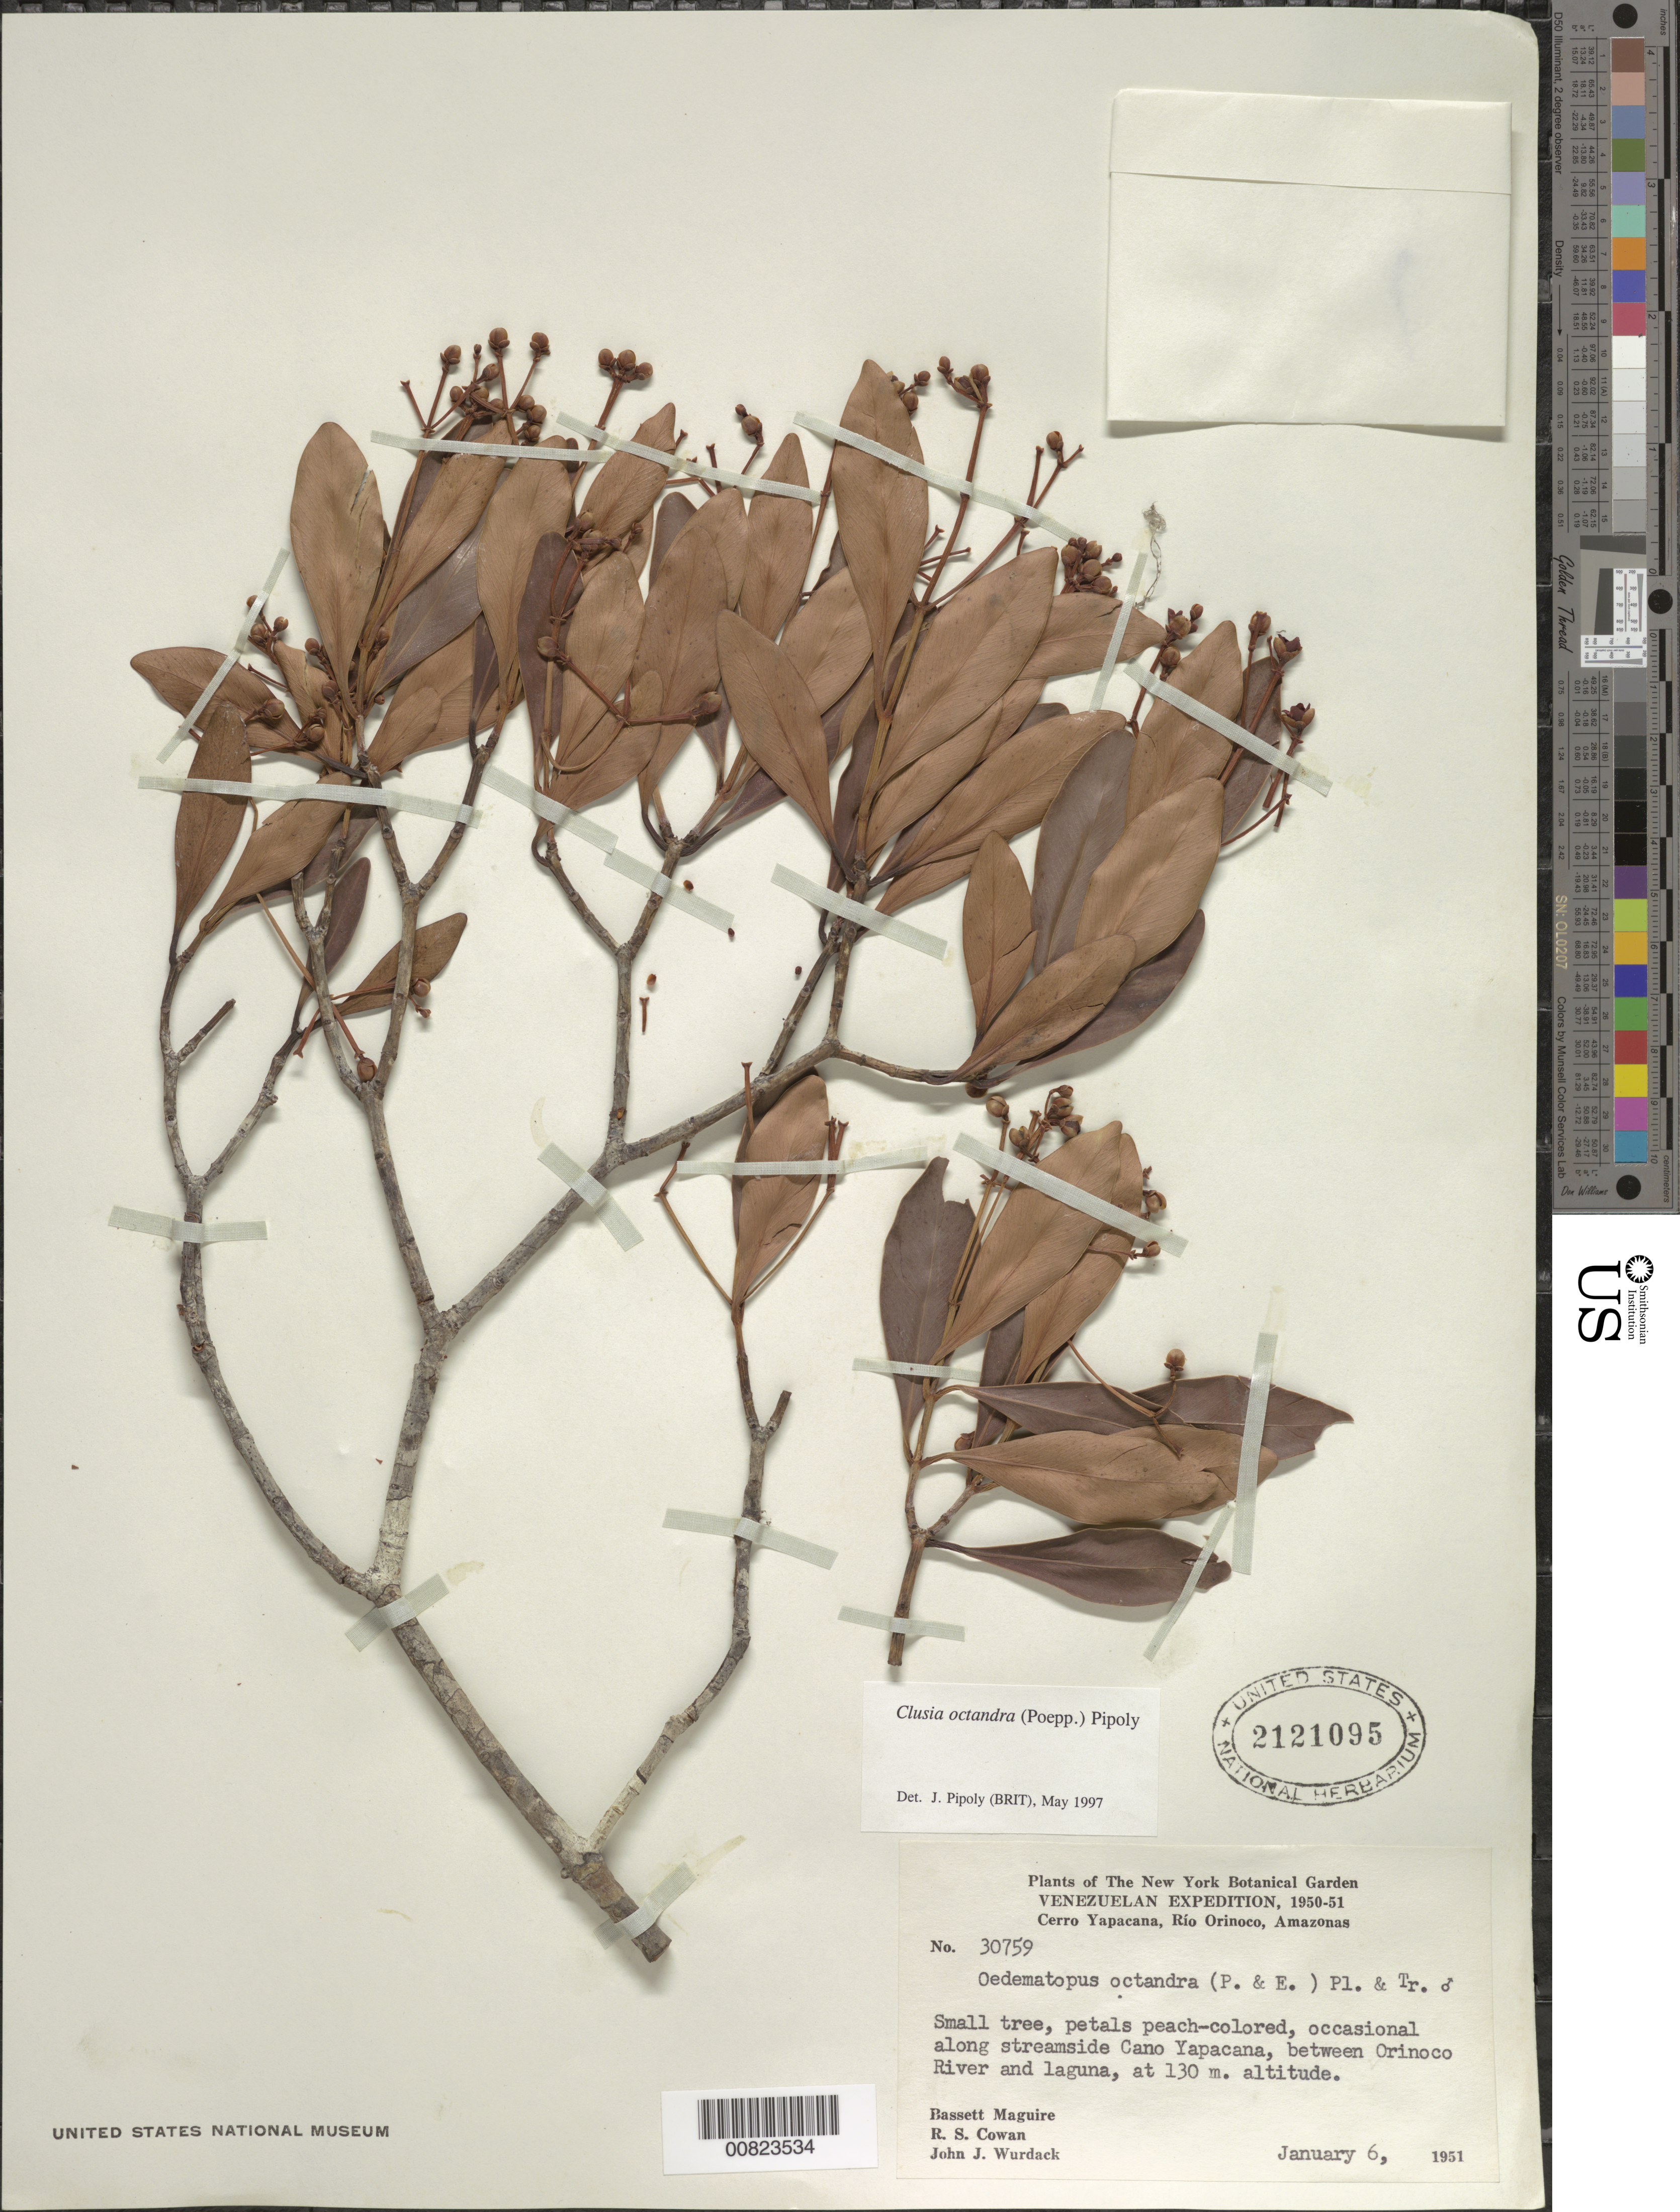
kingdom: Plantae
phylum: Tracheophyta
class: Magnoliopsida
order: Malpighiales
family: Clusiaceae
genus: Clusia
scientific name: Clusia obovata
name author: (Spruce ex Planch. & Triana) Pipoly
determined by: Pipoly, J. J., III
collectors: B. Maguire, R. S. Cowan & J. J. Wurdack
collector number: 30759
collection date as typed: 6-Jan-51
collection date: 1951-01-06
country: Venezuela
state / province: Amazonas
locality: Caño Yapacána, between Orinoco River and laguna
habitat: Streamside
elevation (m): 130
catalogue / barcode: US 2121095